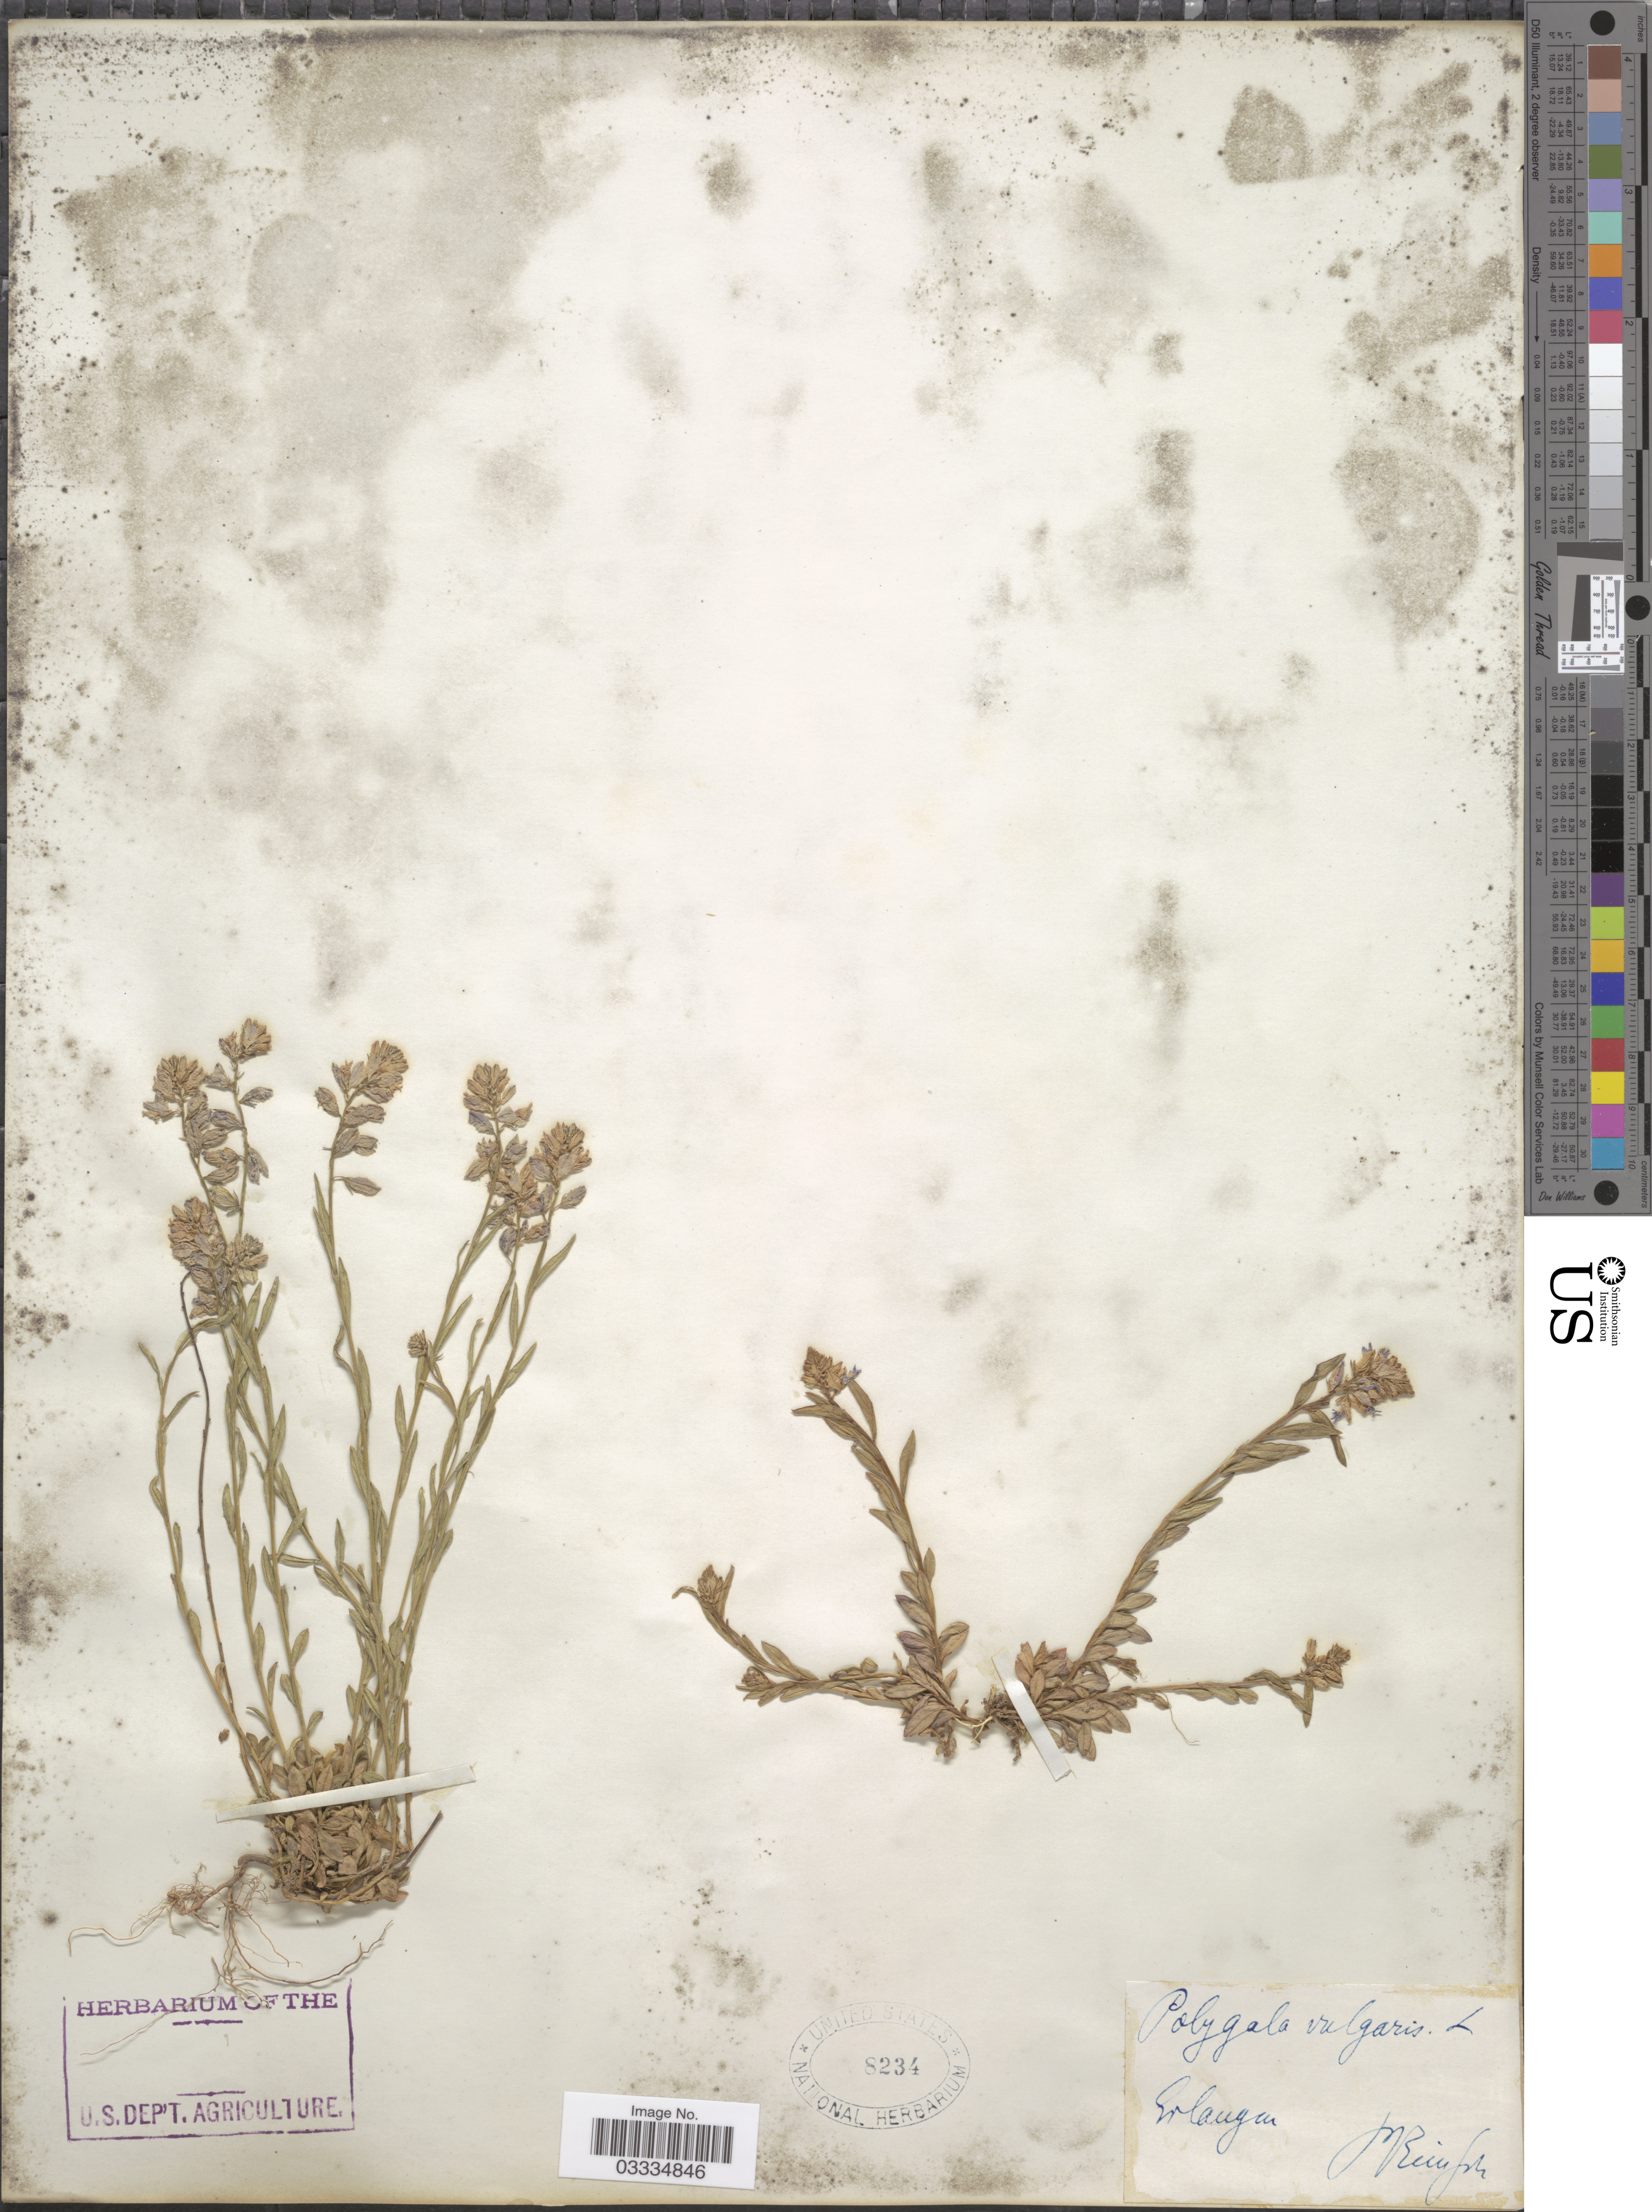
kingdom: Plantae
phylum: Tracheophyta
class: Magnoliopsida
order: Fabales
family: Polygalaceae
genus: Polygala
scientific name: Polygala vulgaris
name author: L.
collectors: P. Reinsch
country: Germany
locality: Erlangen.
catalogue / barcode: US 8234